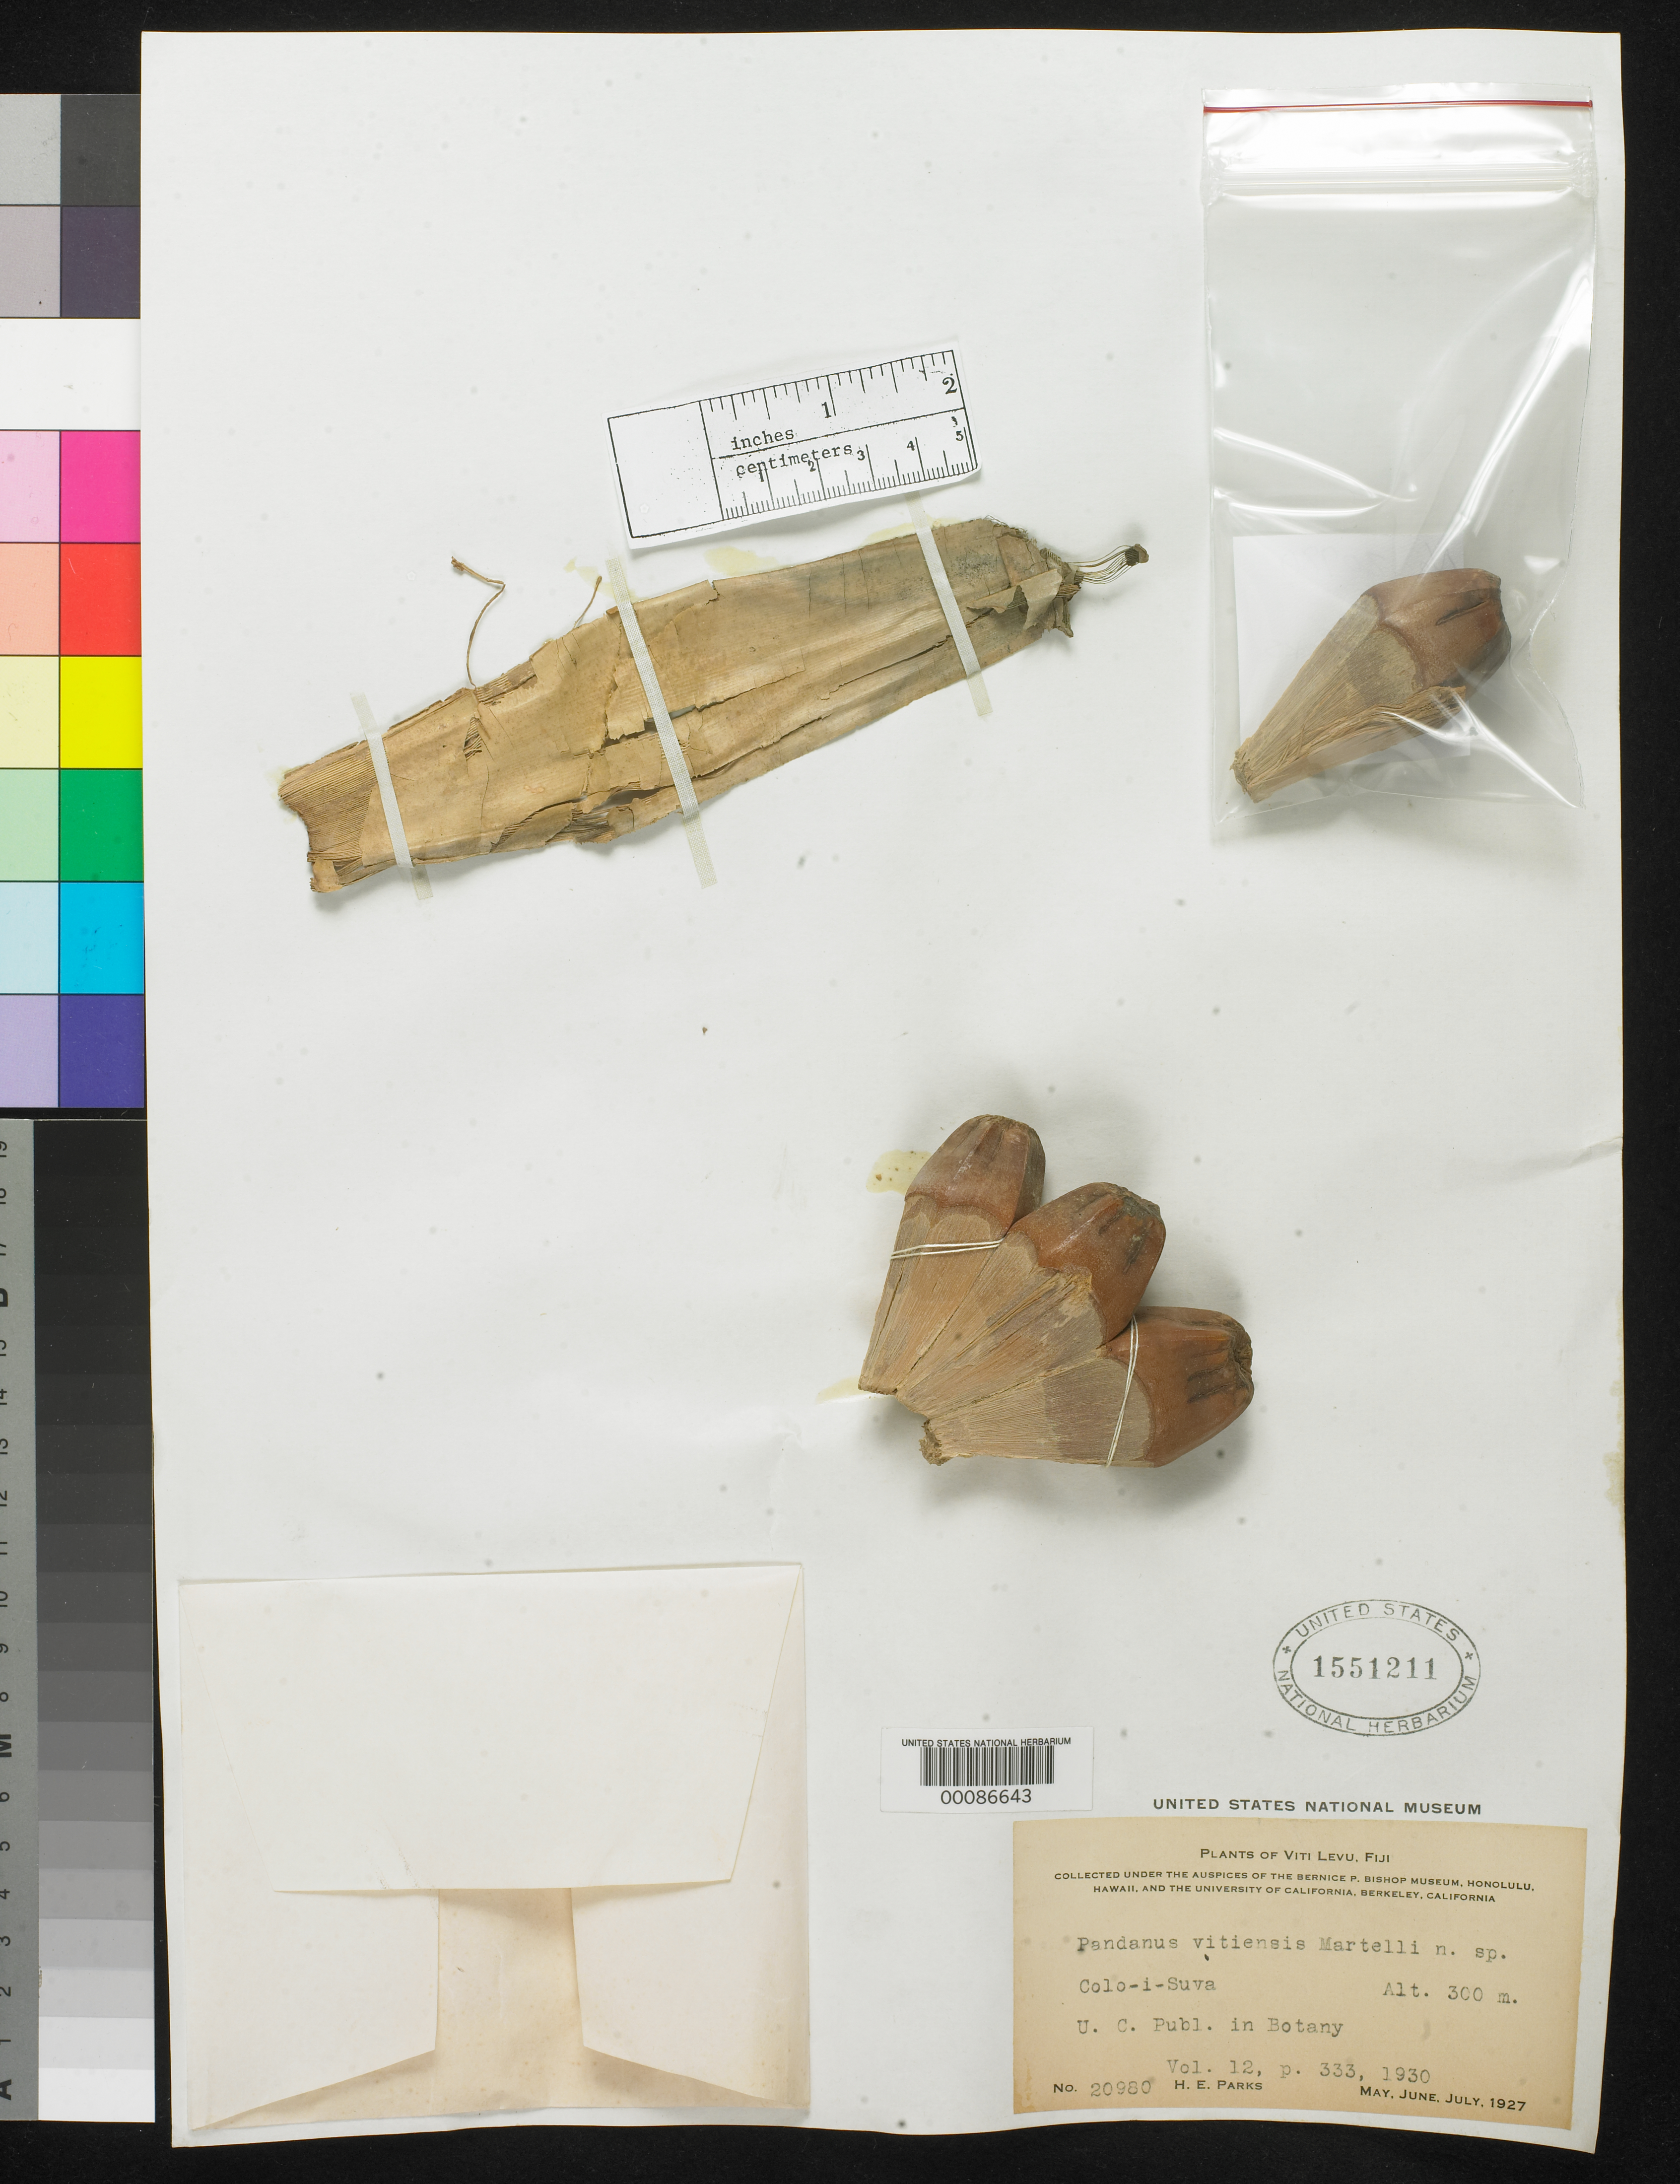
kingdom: Plantae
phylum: Tracheophyta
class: Liliopsida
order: Pandanales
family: Pandanaceae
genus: Pandanus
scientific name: Pandanus vitiensis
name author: Martelli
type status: Isotype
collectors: H. E. Parks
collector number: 20980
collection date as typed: May 1927 to -- Jul 1927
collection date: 1927-05/1927-07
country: Fiji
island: Viti Levu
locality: Colo-i-suva. [Viti Levu Group]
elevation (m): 300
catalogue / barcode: US 1551211